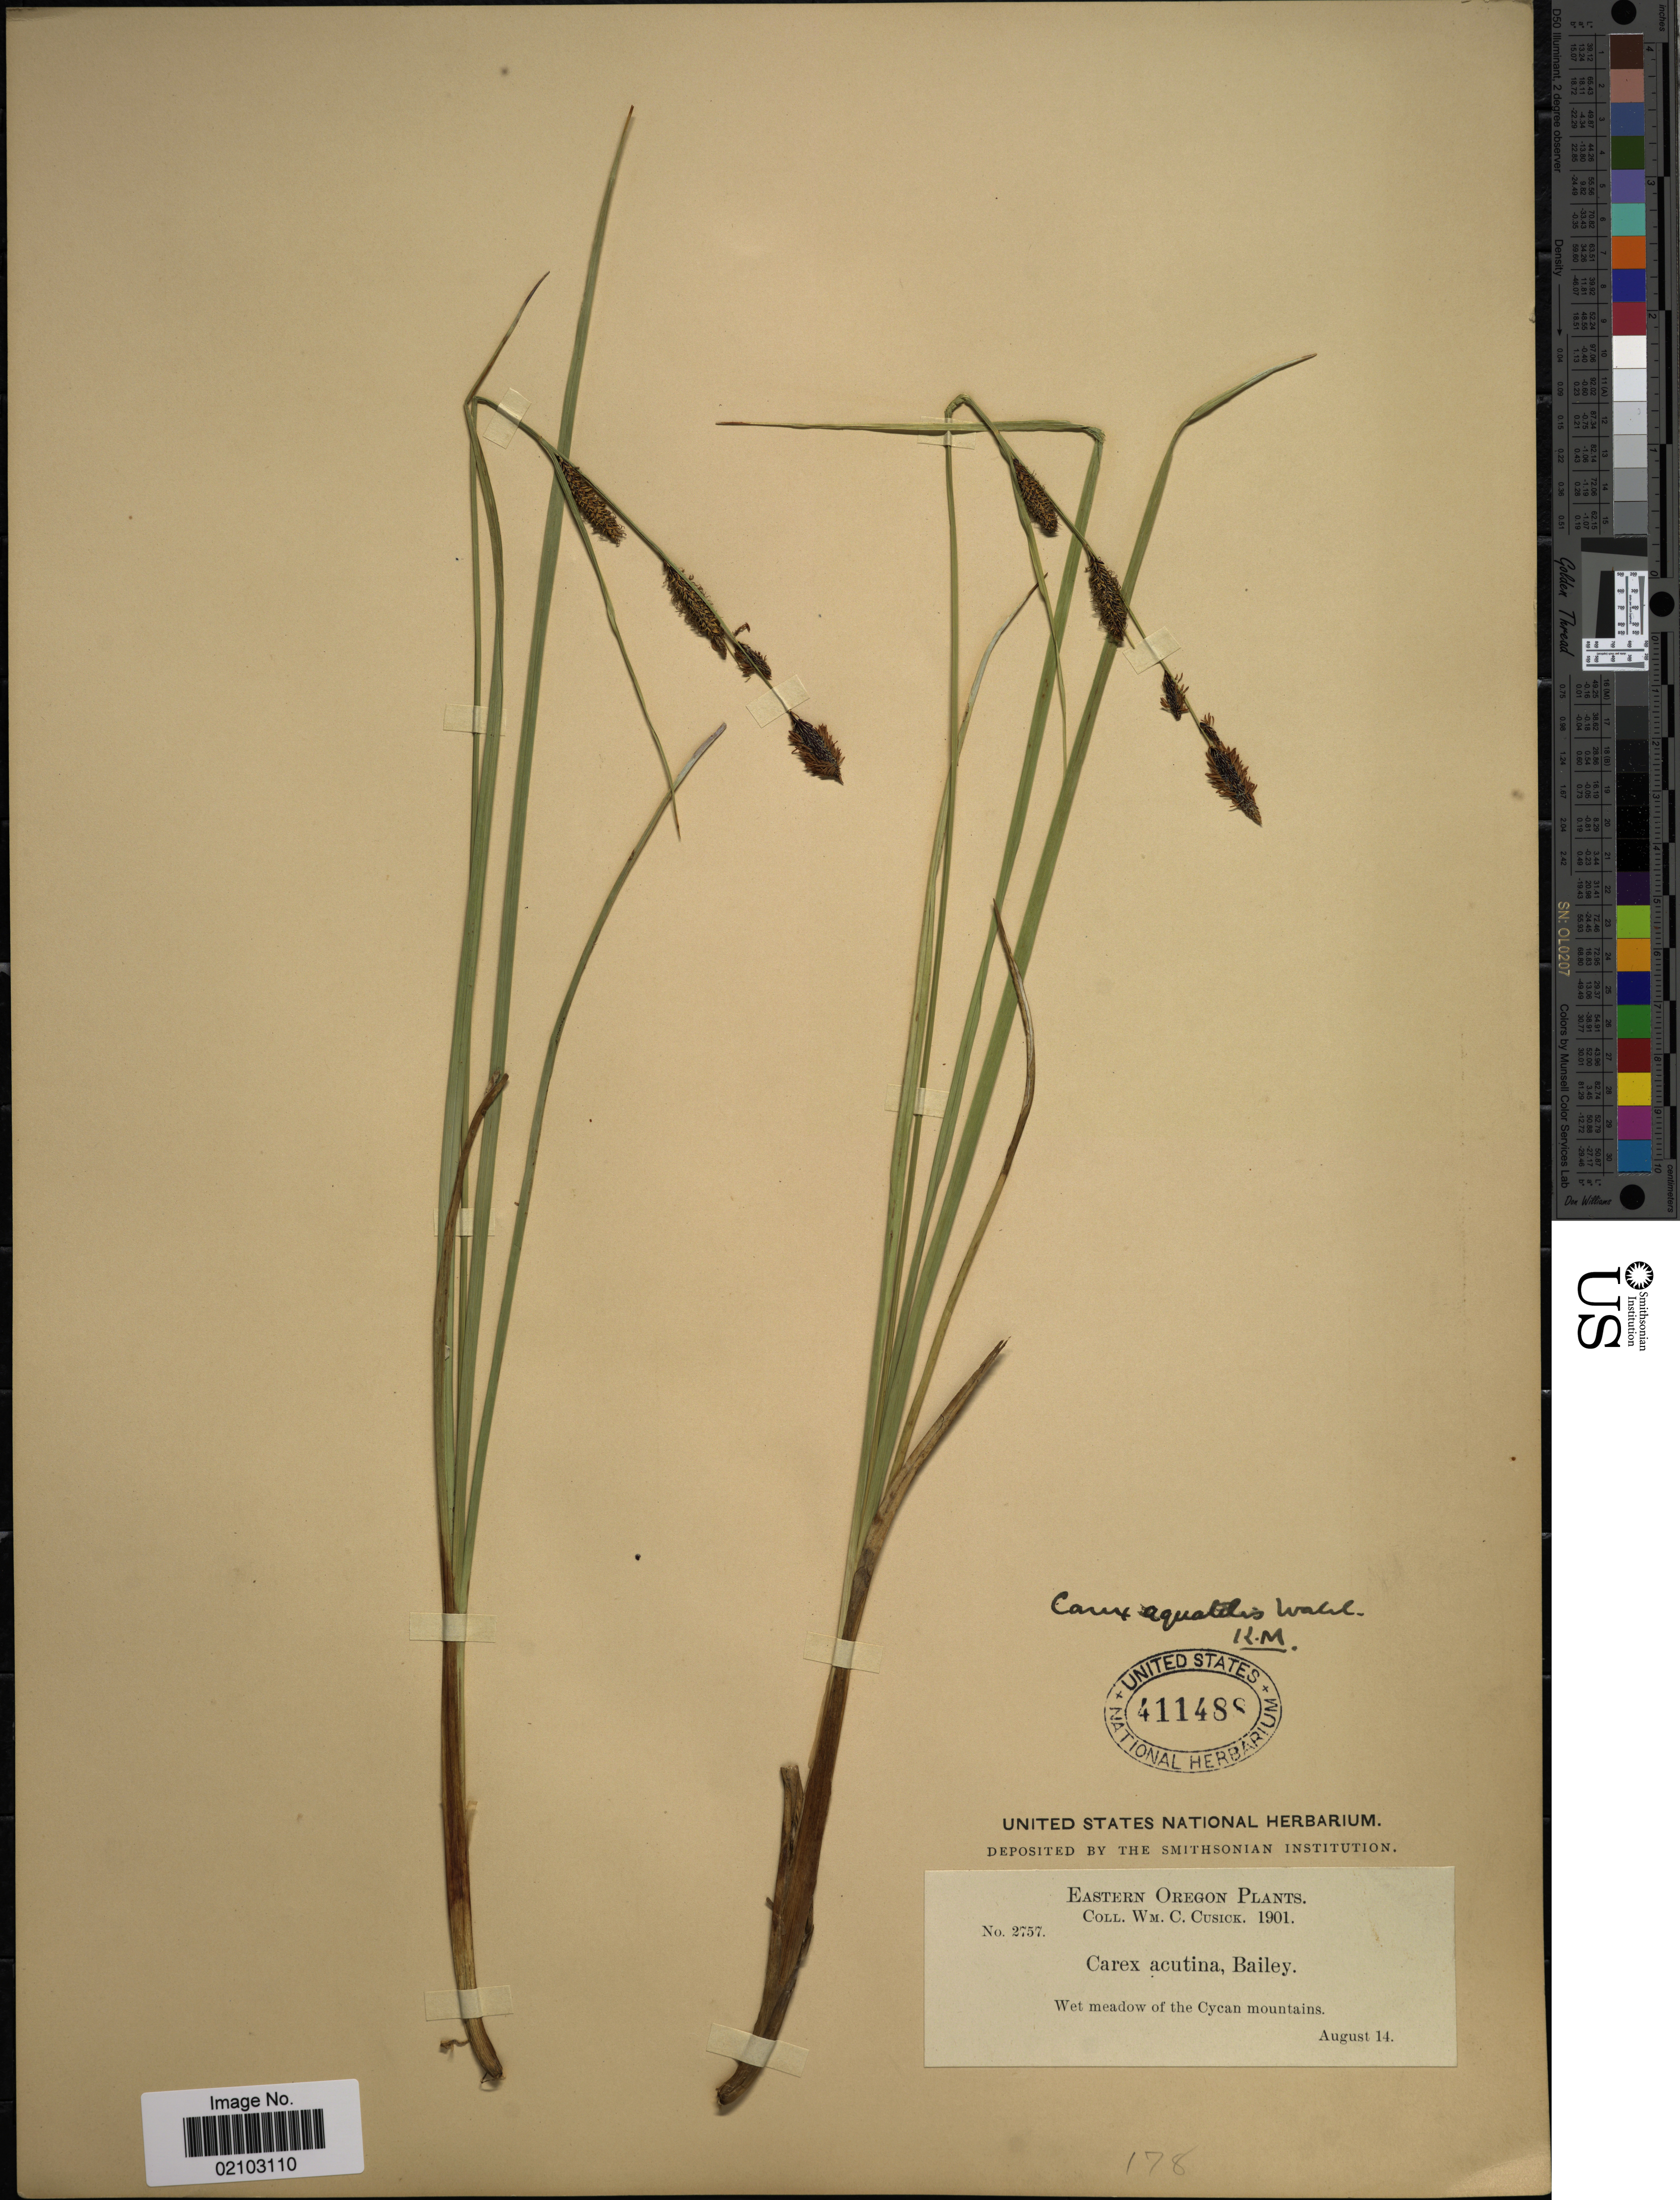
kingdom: Plantae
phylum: Tracheophyta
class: Liliopsida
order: Poales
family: Cyperaceae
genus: Carex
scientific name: Carex aquatilis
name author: Wahlenb.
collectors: W. C. Cusick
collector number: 2757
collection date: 1901-08-14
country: United States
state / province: Oregon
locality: Eastern Oregon, Wet meadow of the Cycan Mountains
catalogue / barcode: US 411488